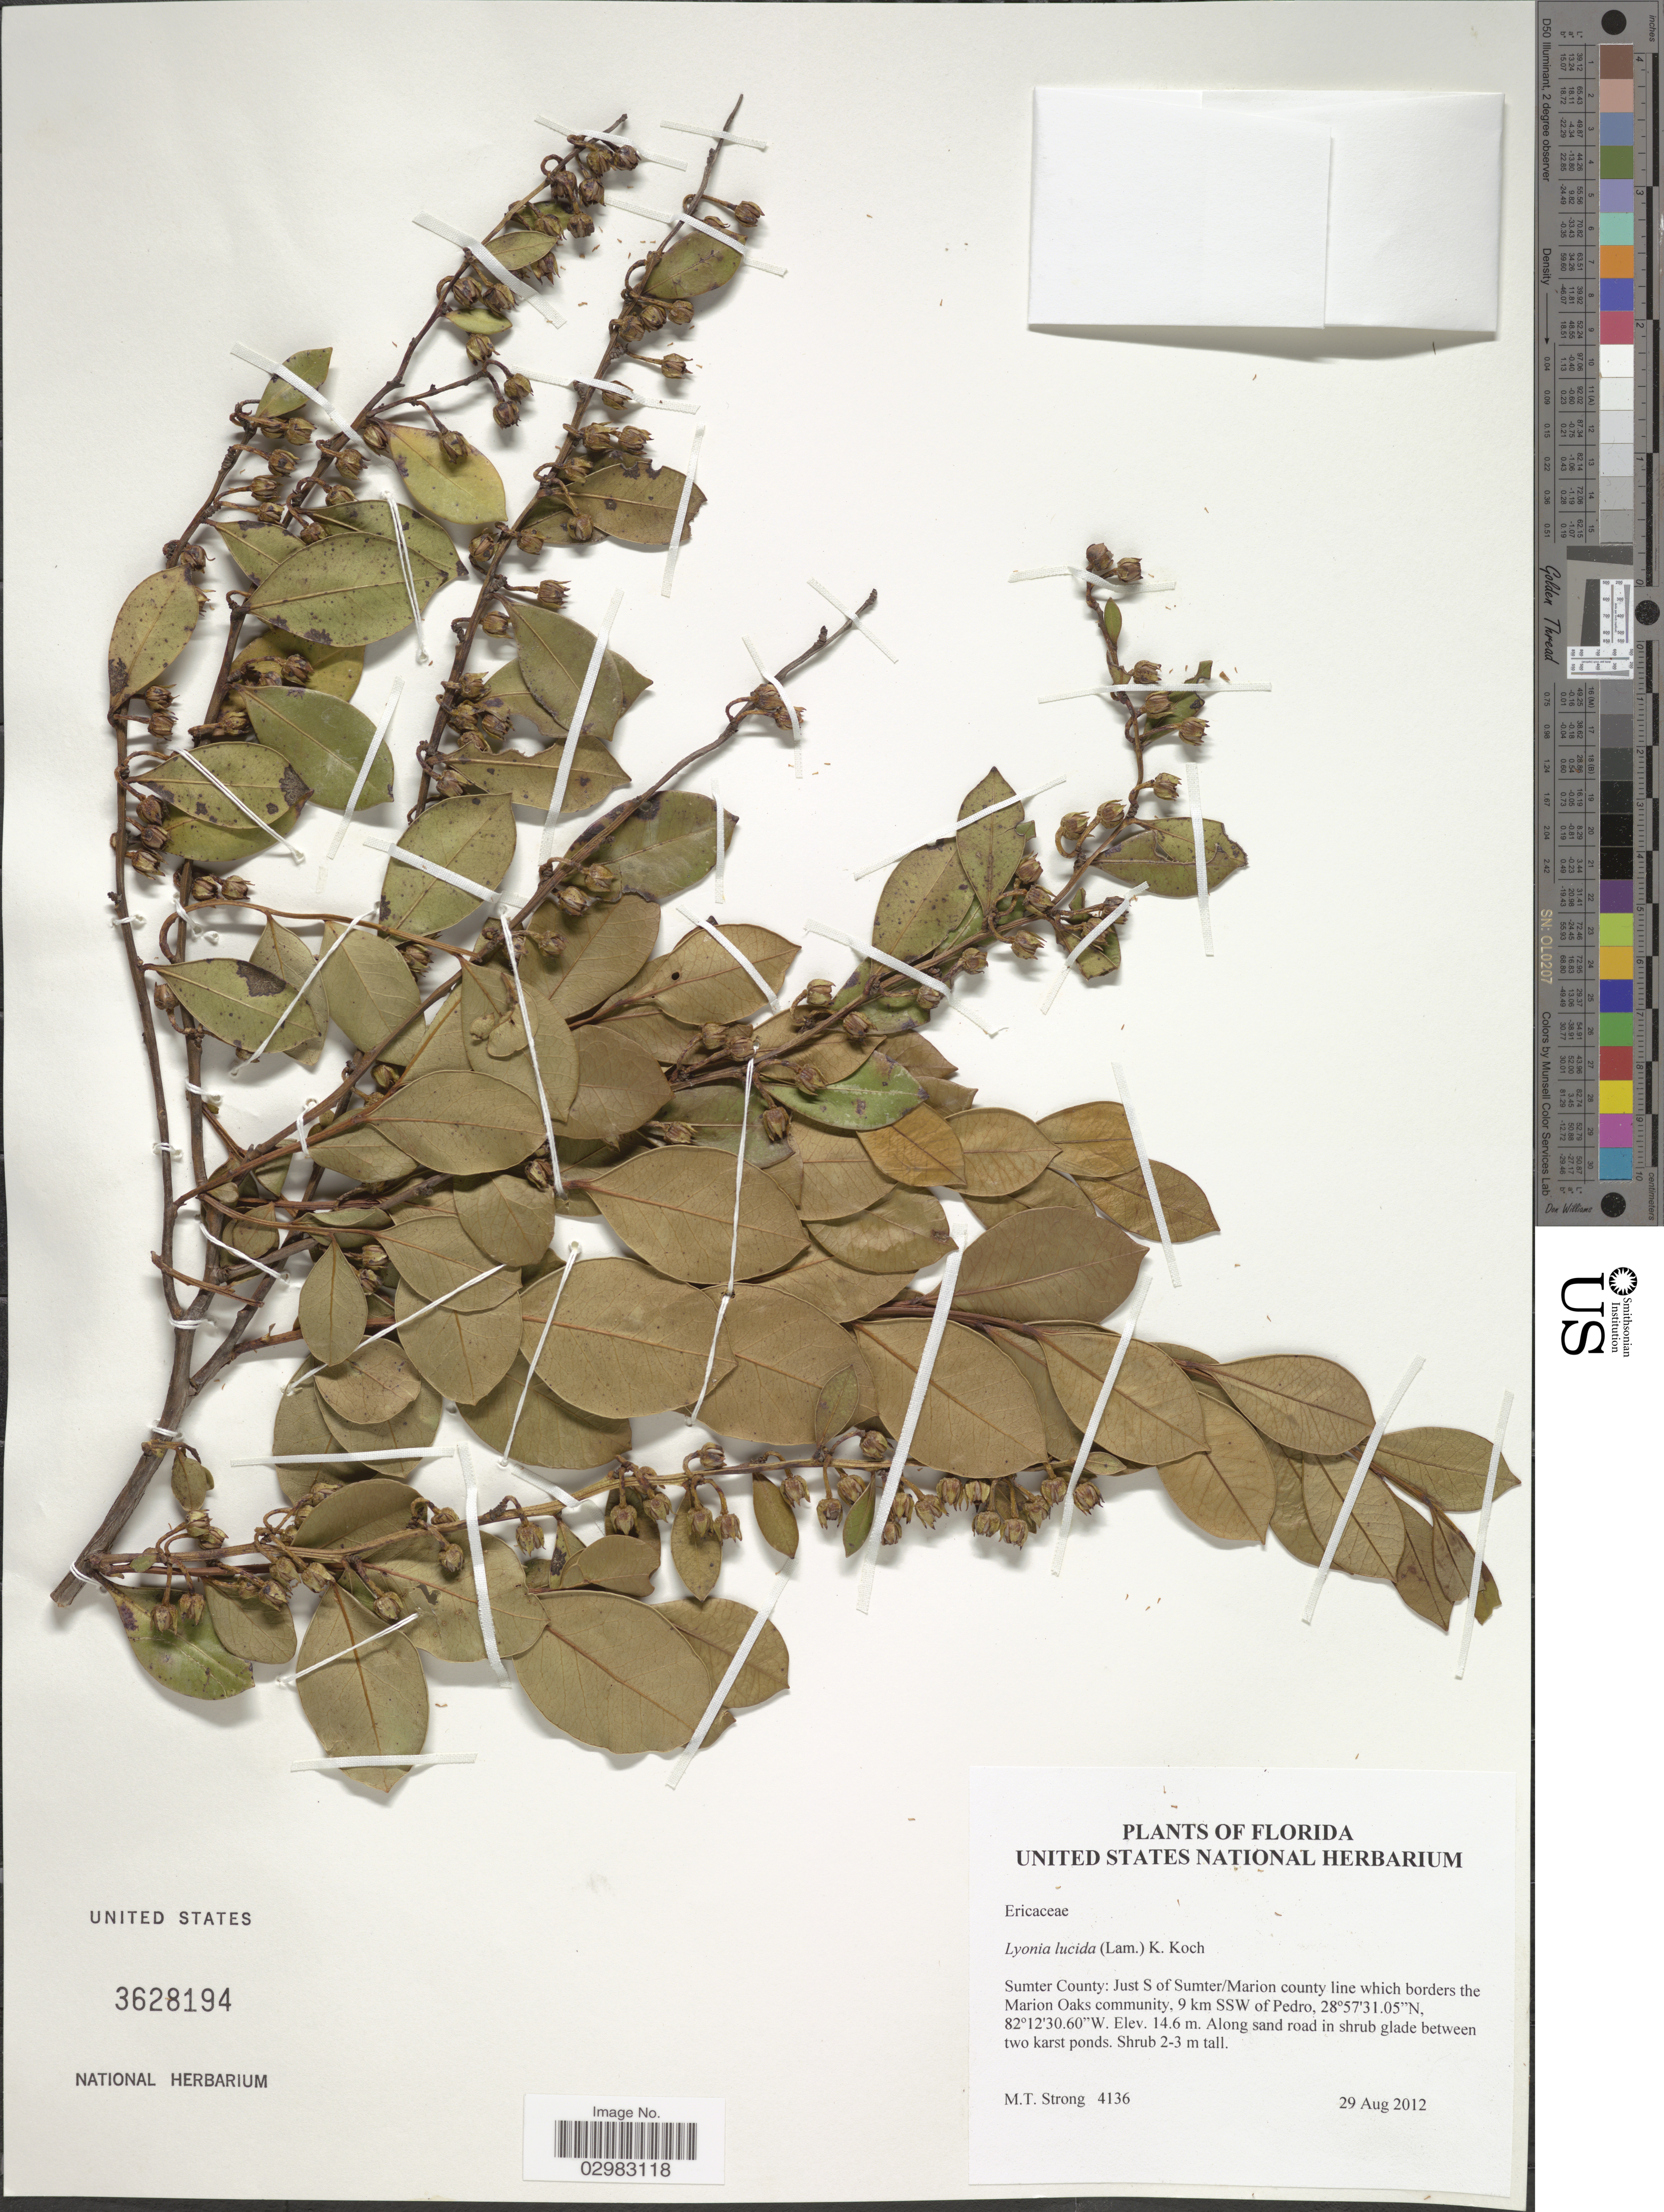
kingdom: Plantae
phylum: Tracheophyta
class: Magnoliopsida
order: Ericales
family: Ericaceae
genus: Lyonia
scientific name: Lyonia lucida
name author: K. Koch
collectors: M. T. Strong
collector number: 4136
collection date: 2012-08-29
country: United States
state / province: Florida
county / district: Sumter County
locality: Just S of Sumter/ Marion county line which borders the Marion Oaks community, 9 km SSW of Pedro.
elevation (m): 14.6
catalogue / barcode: US 3628194